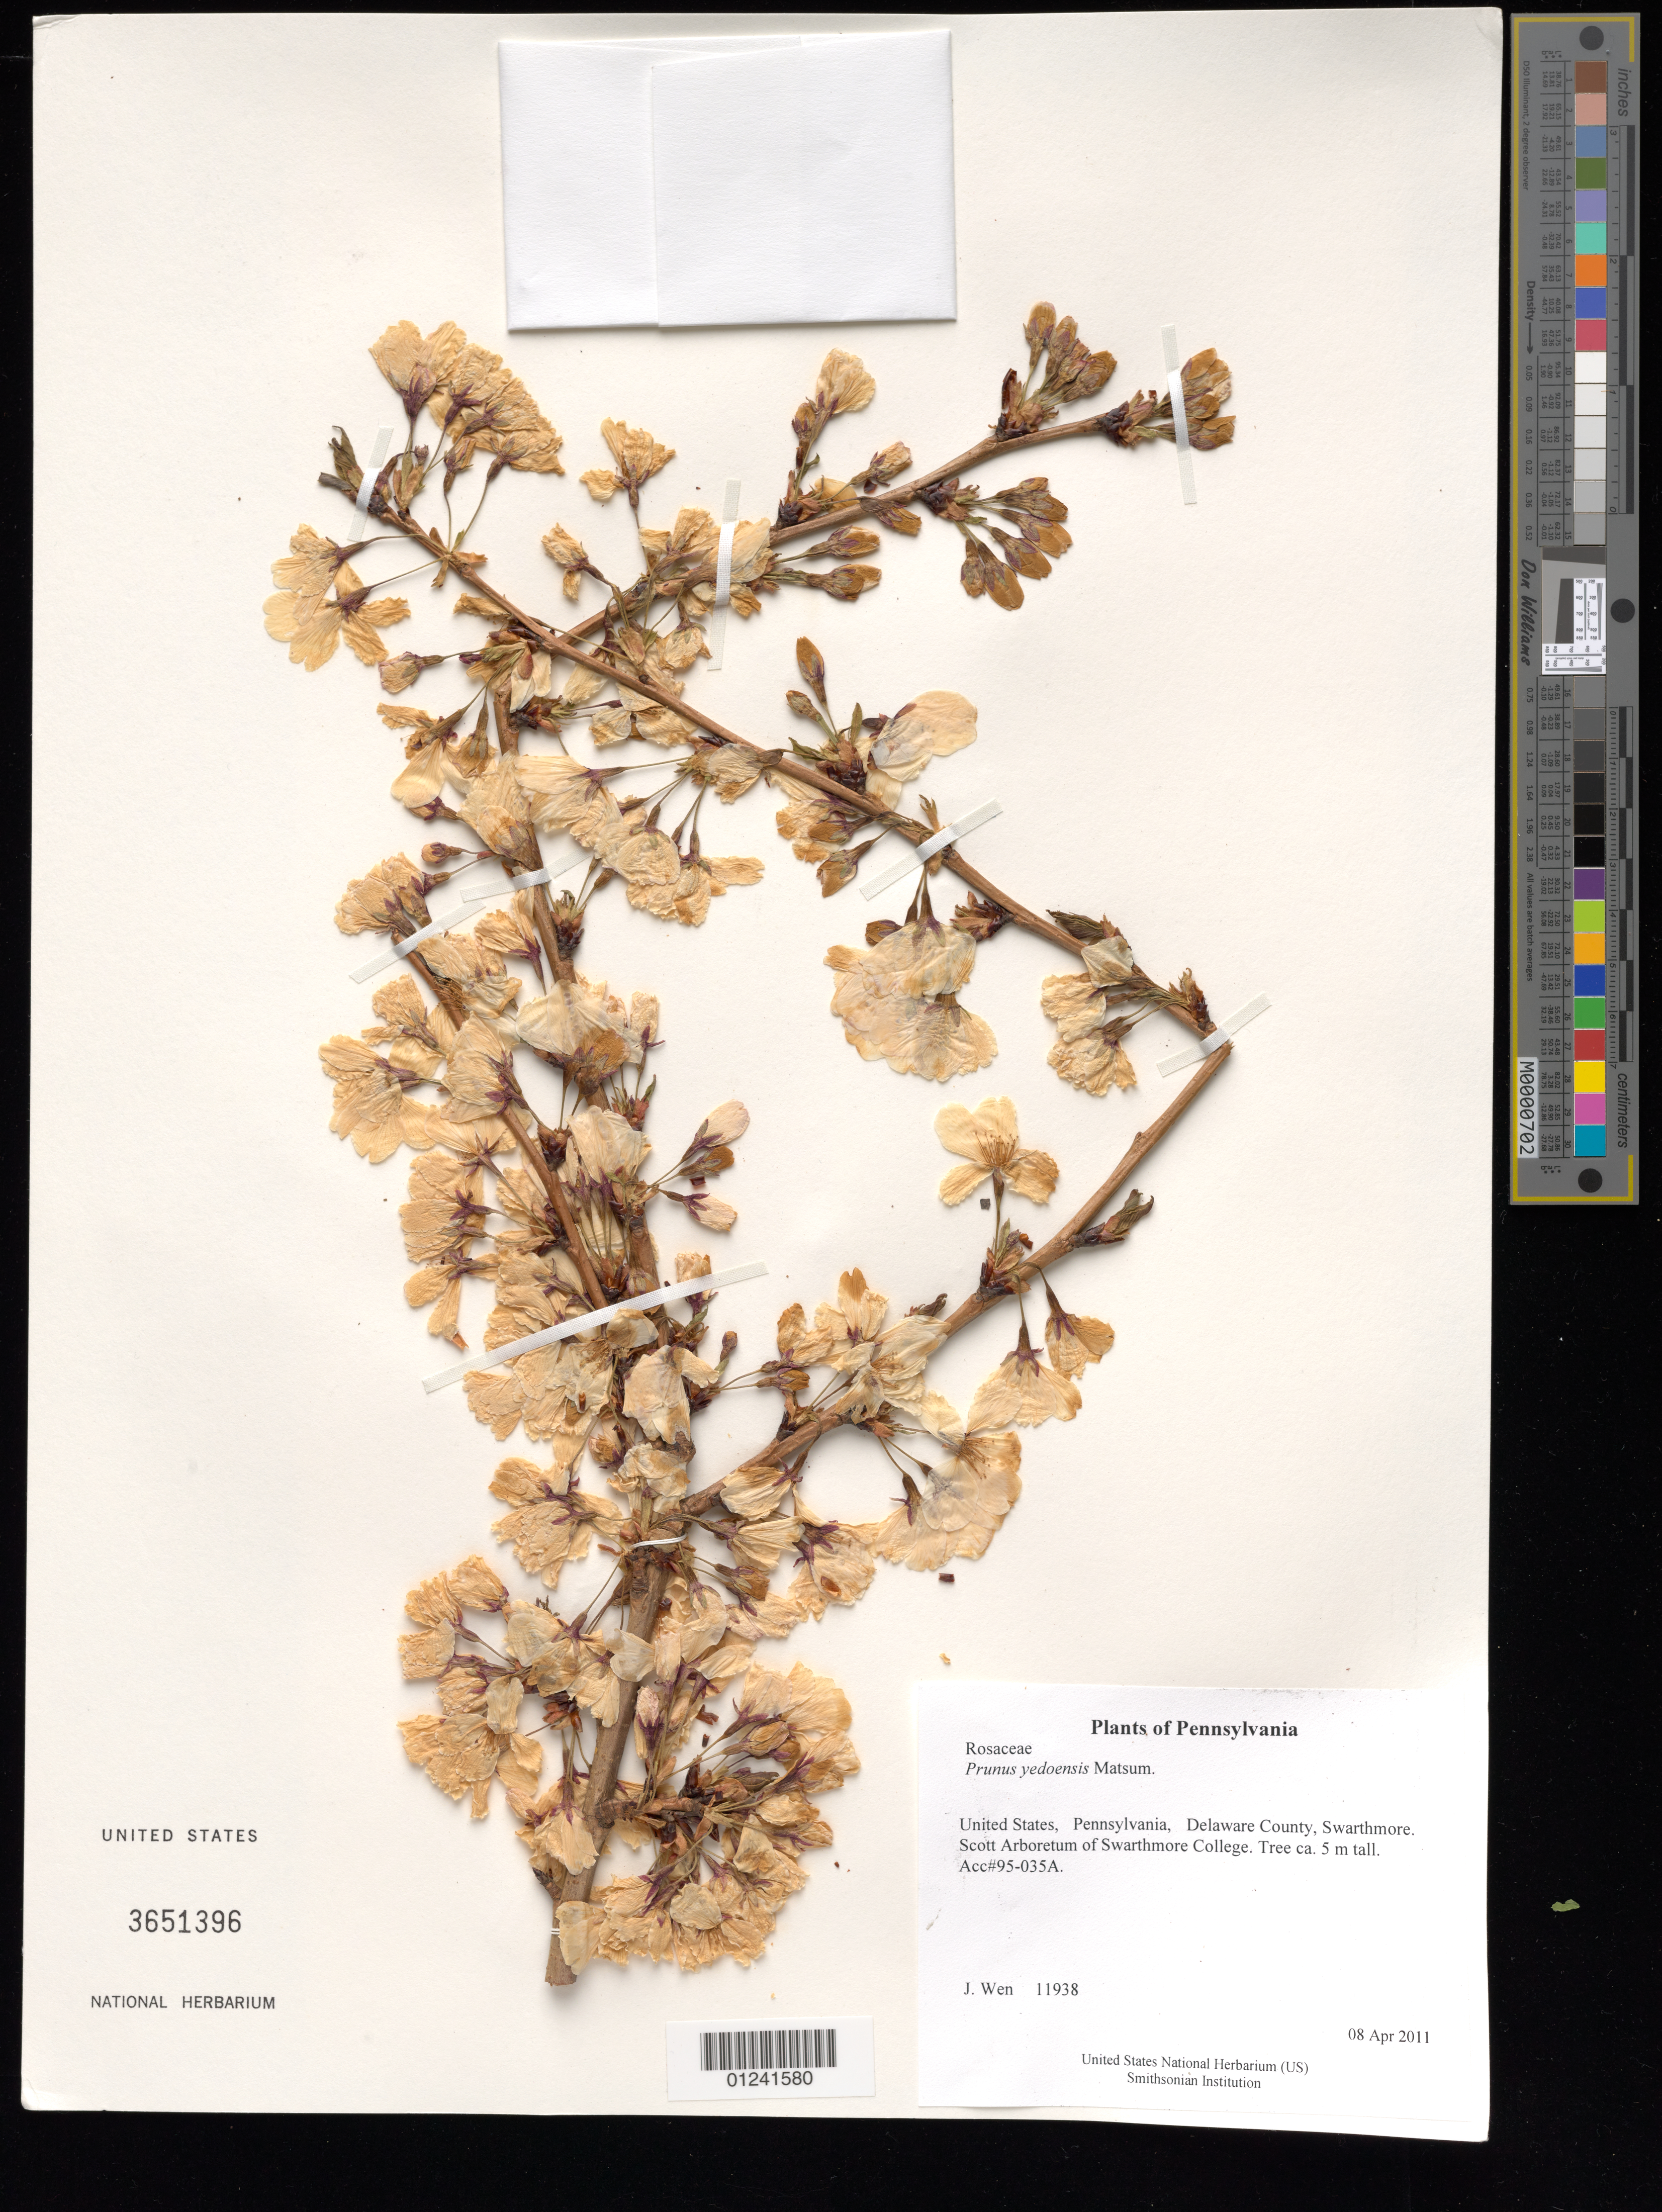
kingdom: Plantae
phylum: Tracheophyta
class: Magnoliopsida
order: Rosales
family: Rosaceae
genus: Prunus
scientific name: Prunus yedoensis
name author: Matsum.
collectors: J. Wen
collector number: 11938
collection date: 2011-04-08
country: United States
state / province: Pennsylvania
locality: Delaware County, Swarthmore. Scott Arboretum of Swarthmore College.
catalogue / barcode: US 3651396